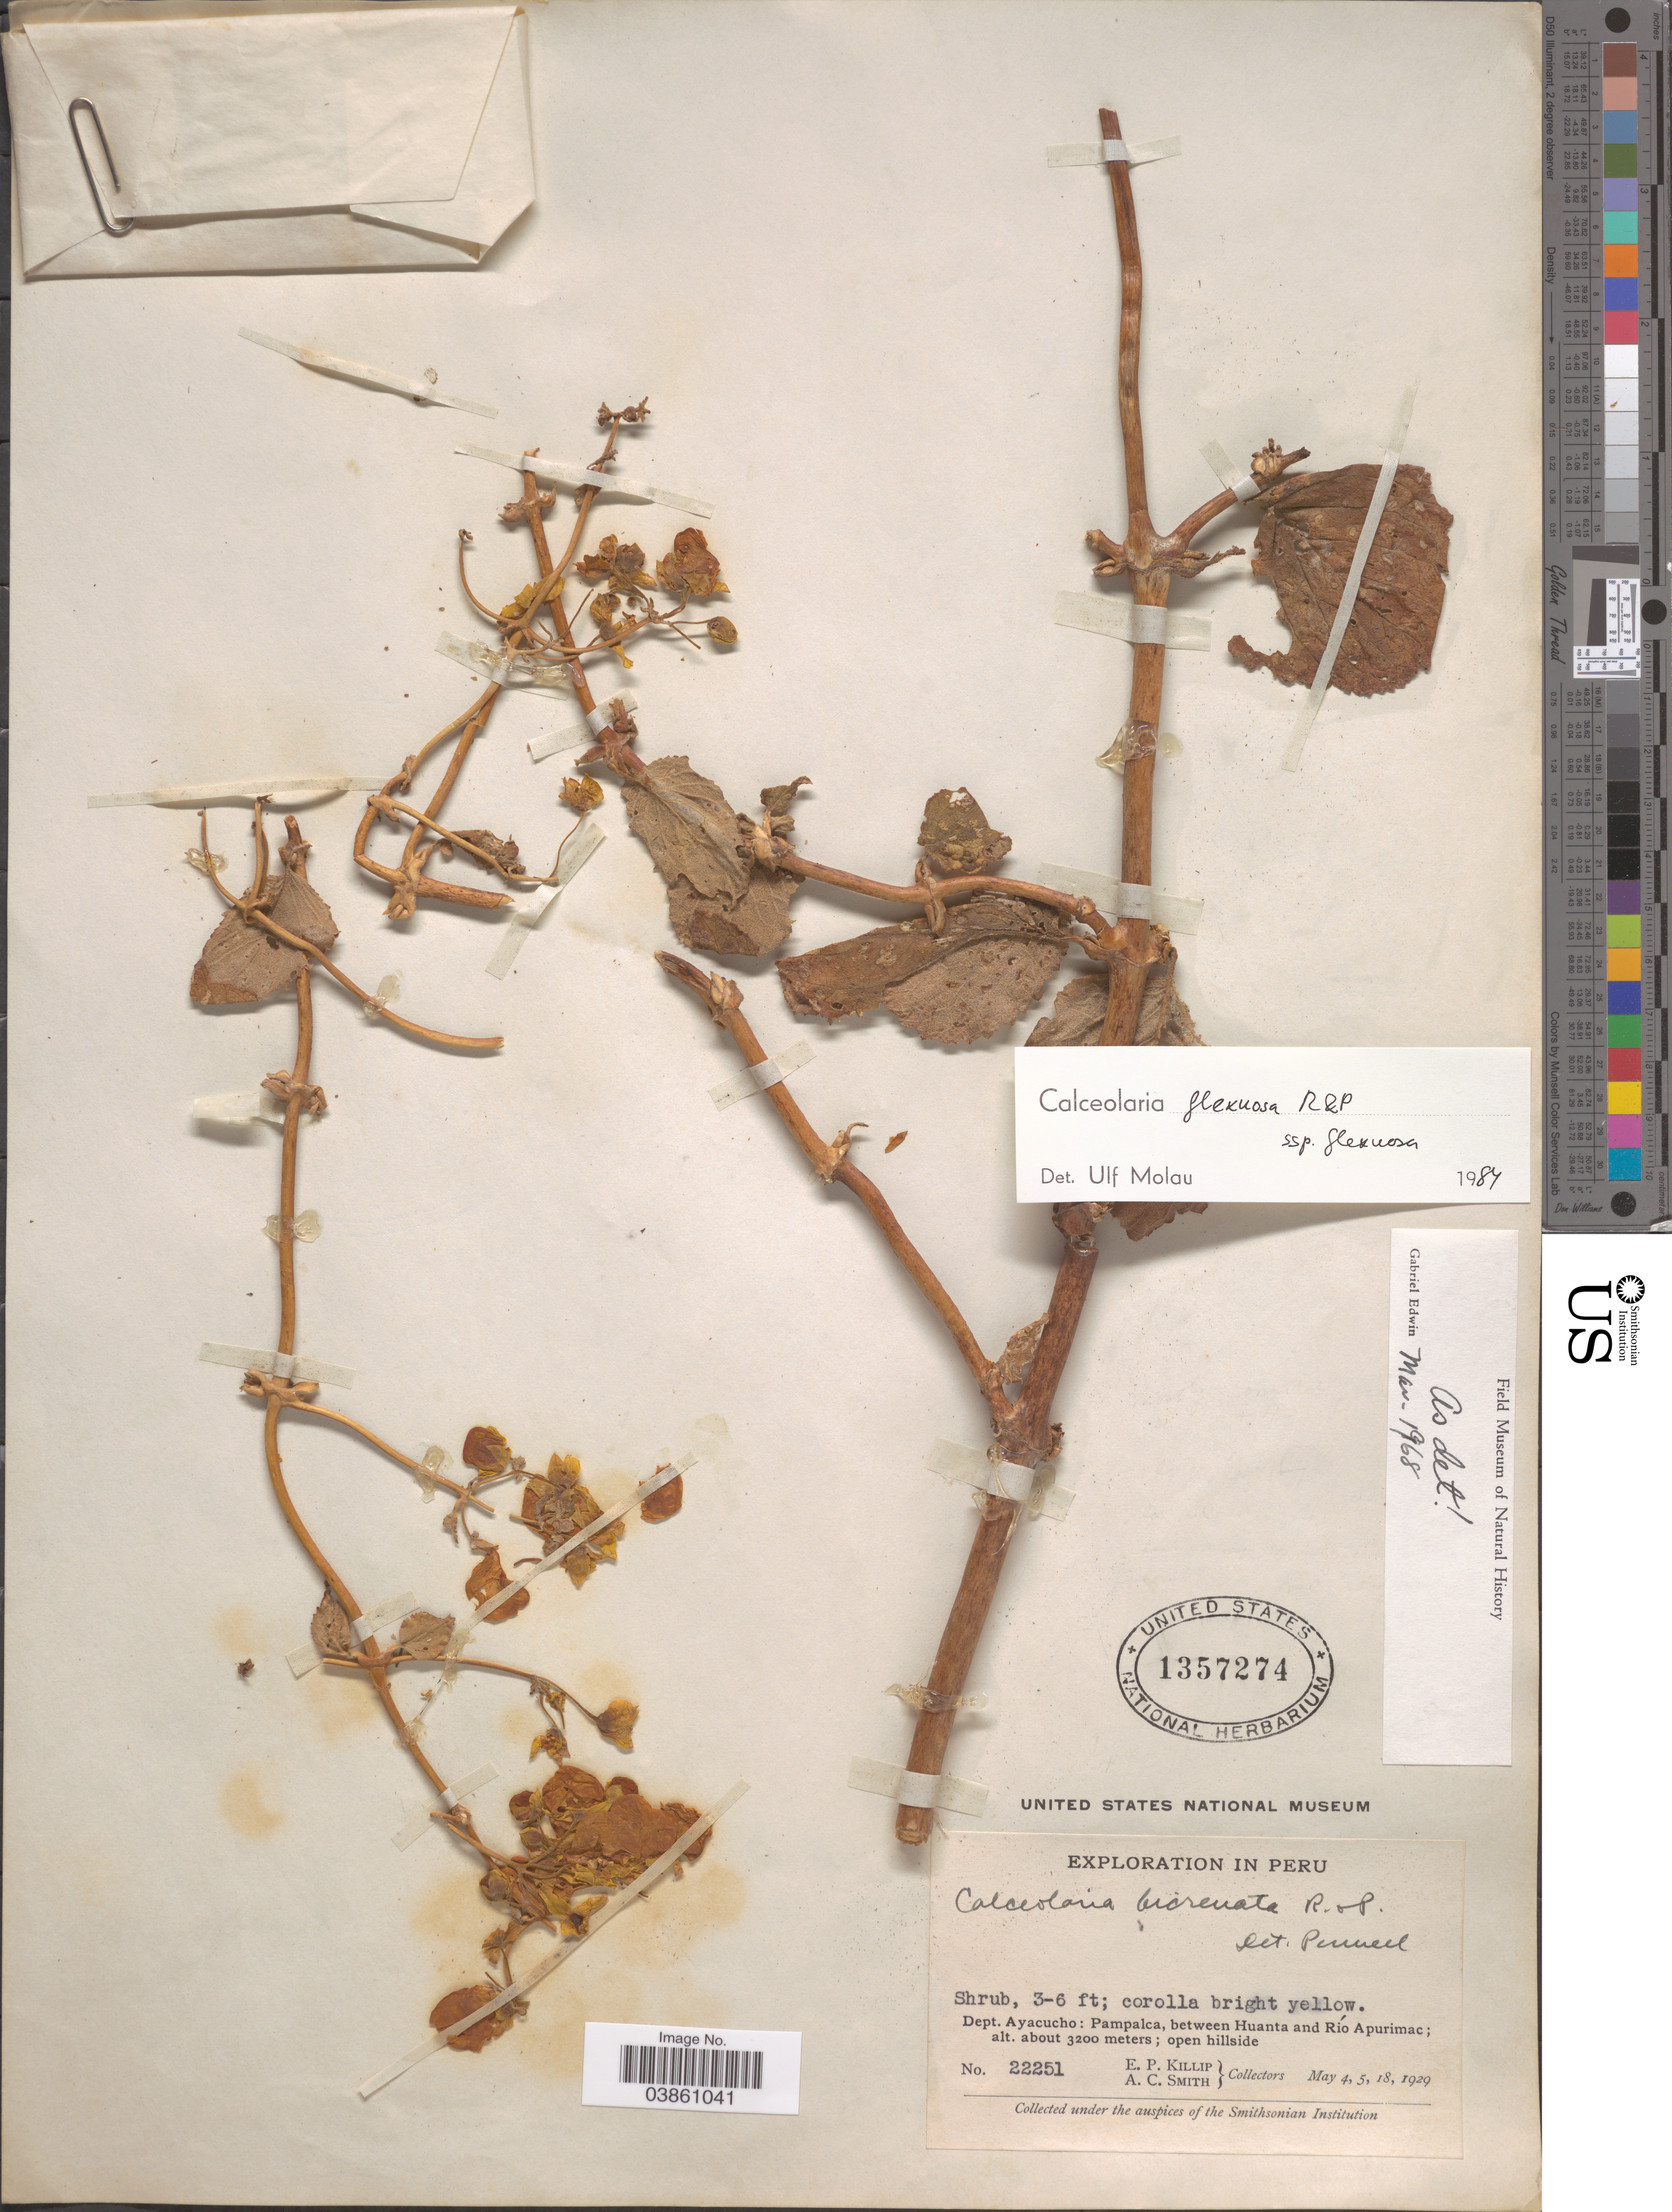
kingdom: Plantae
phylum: Tracheophyta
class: Magnoliopsida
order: Lamiales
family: Calceolariaceae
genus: Calceolaria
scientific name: Calceolaria flexuosa subsp. flexuosa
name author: Ruiz & Pav.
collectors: E. P. Killip & A. C. Smith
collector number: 22251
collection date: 1929-05-04/1929-05-18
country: Peru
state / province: Ayacucho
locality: Dept. Ayacucho: Pampalca, between Huanta and Río Apurimac.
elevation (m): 3200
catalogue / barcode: US 1357274